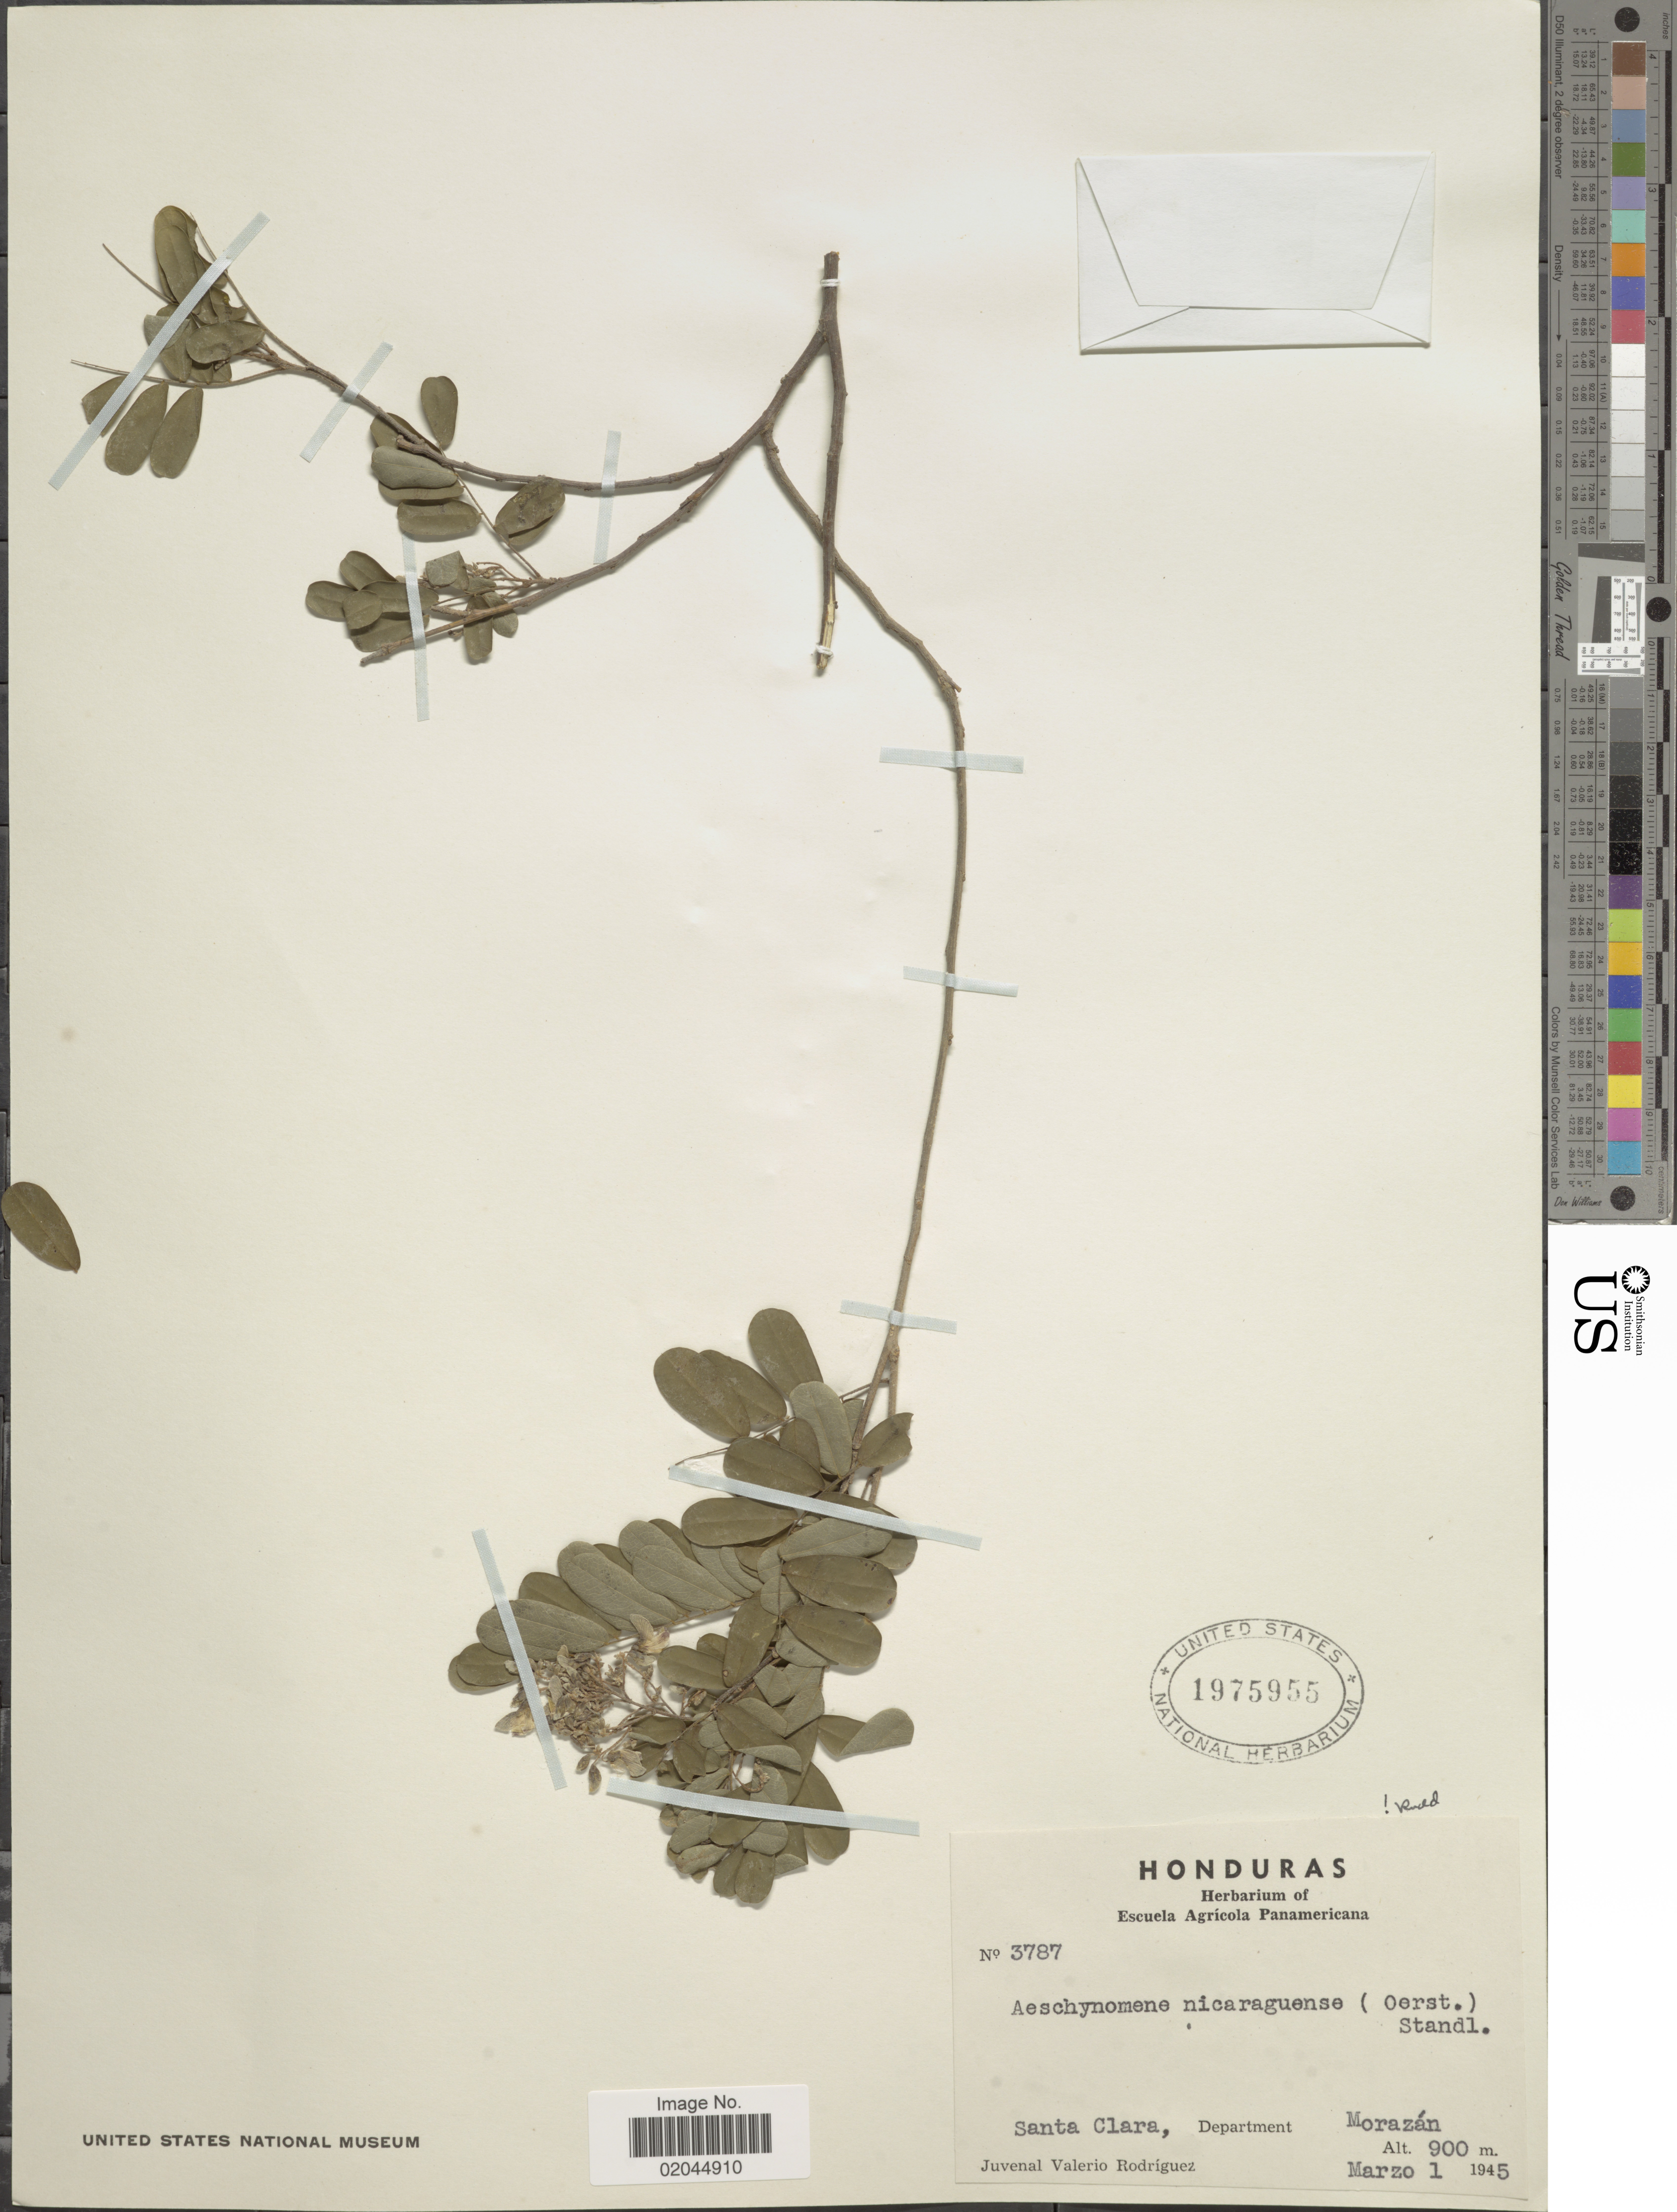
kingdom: Plantae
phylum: Tracheophyta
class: Magnoliopsida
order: Fabales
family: Fabaceae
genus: Aeschynomene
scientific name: Aeschynomene nicaraguensis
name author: (Oerst.) Standl.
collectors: J. Valerio R.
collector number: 3787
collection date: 1945-03-01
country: Honduras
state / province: Fco. Morazán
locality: Santa Clara, Department Morazan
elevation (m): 900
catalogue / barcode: US 1975955